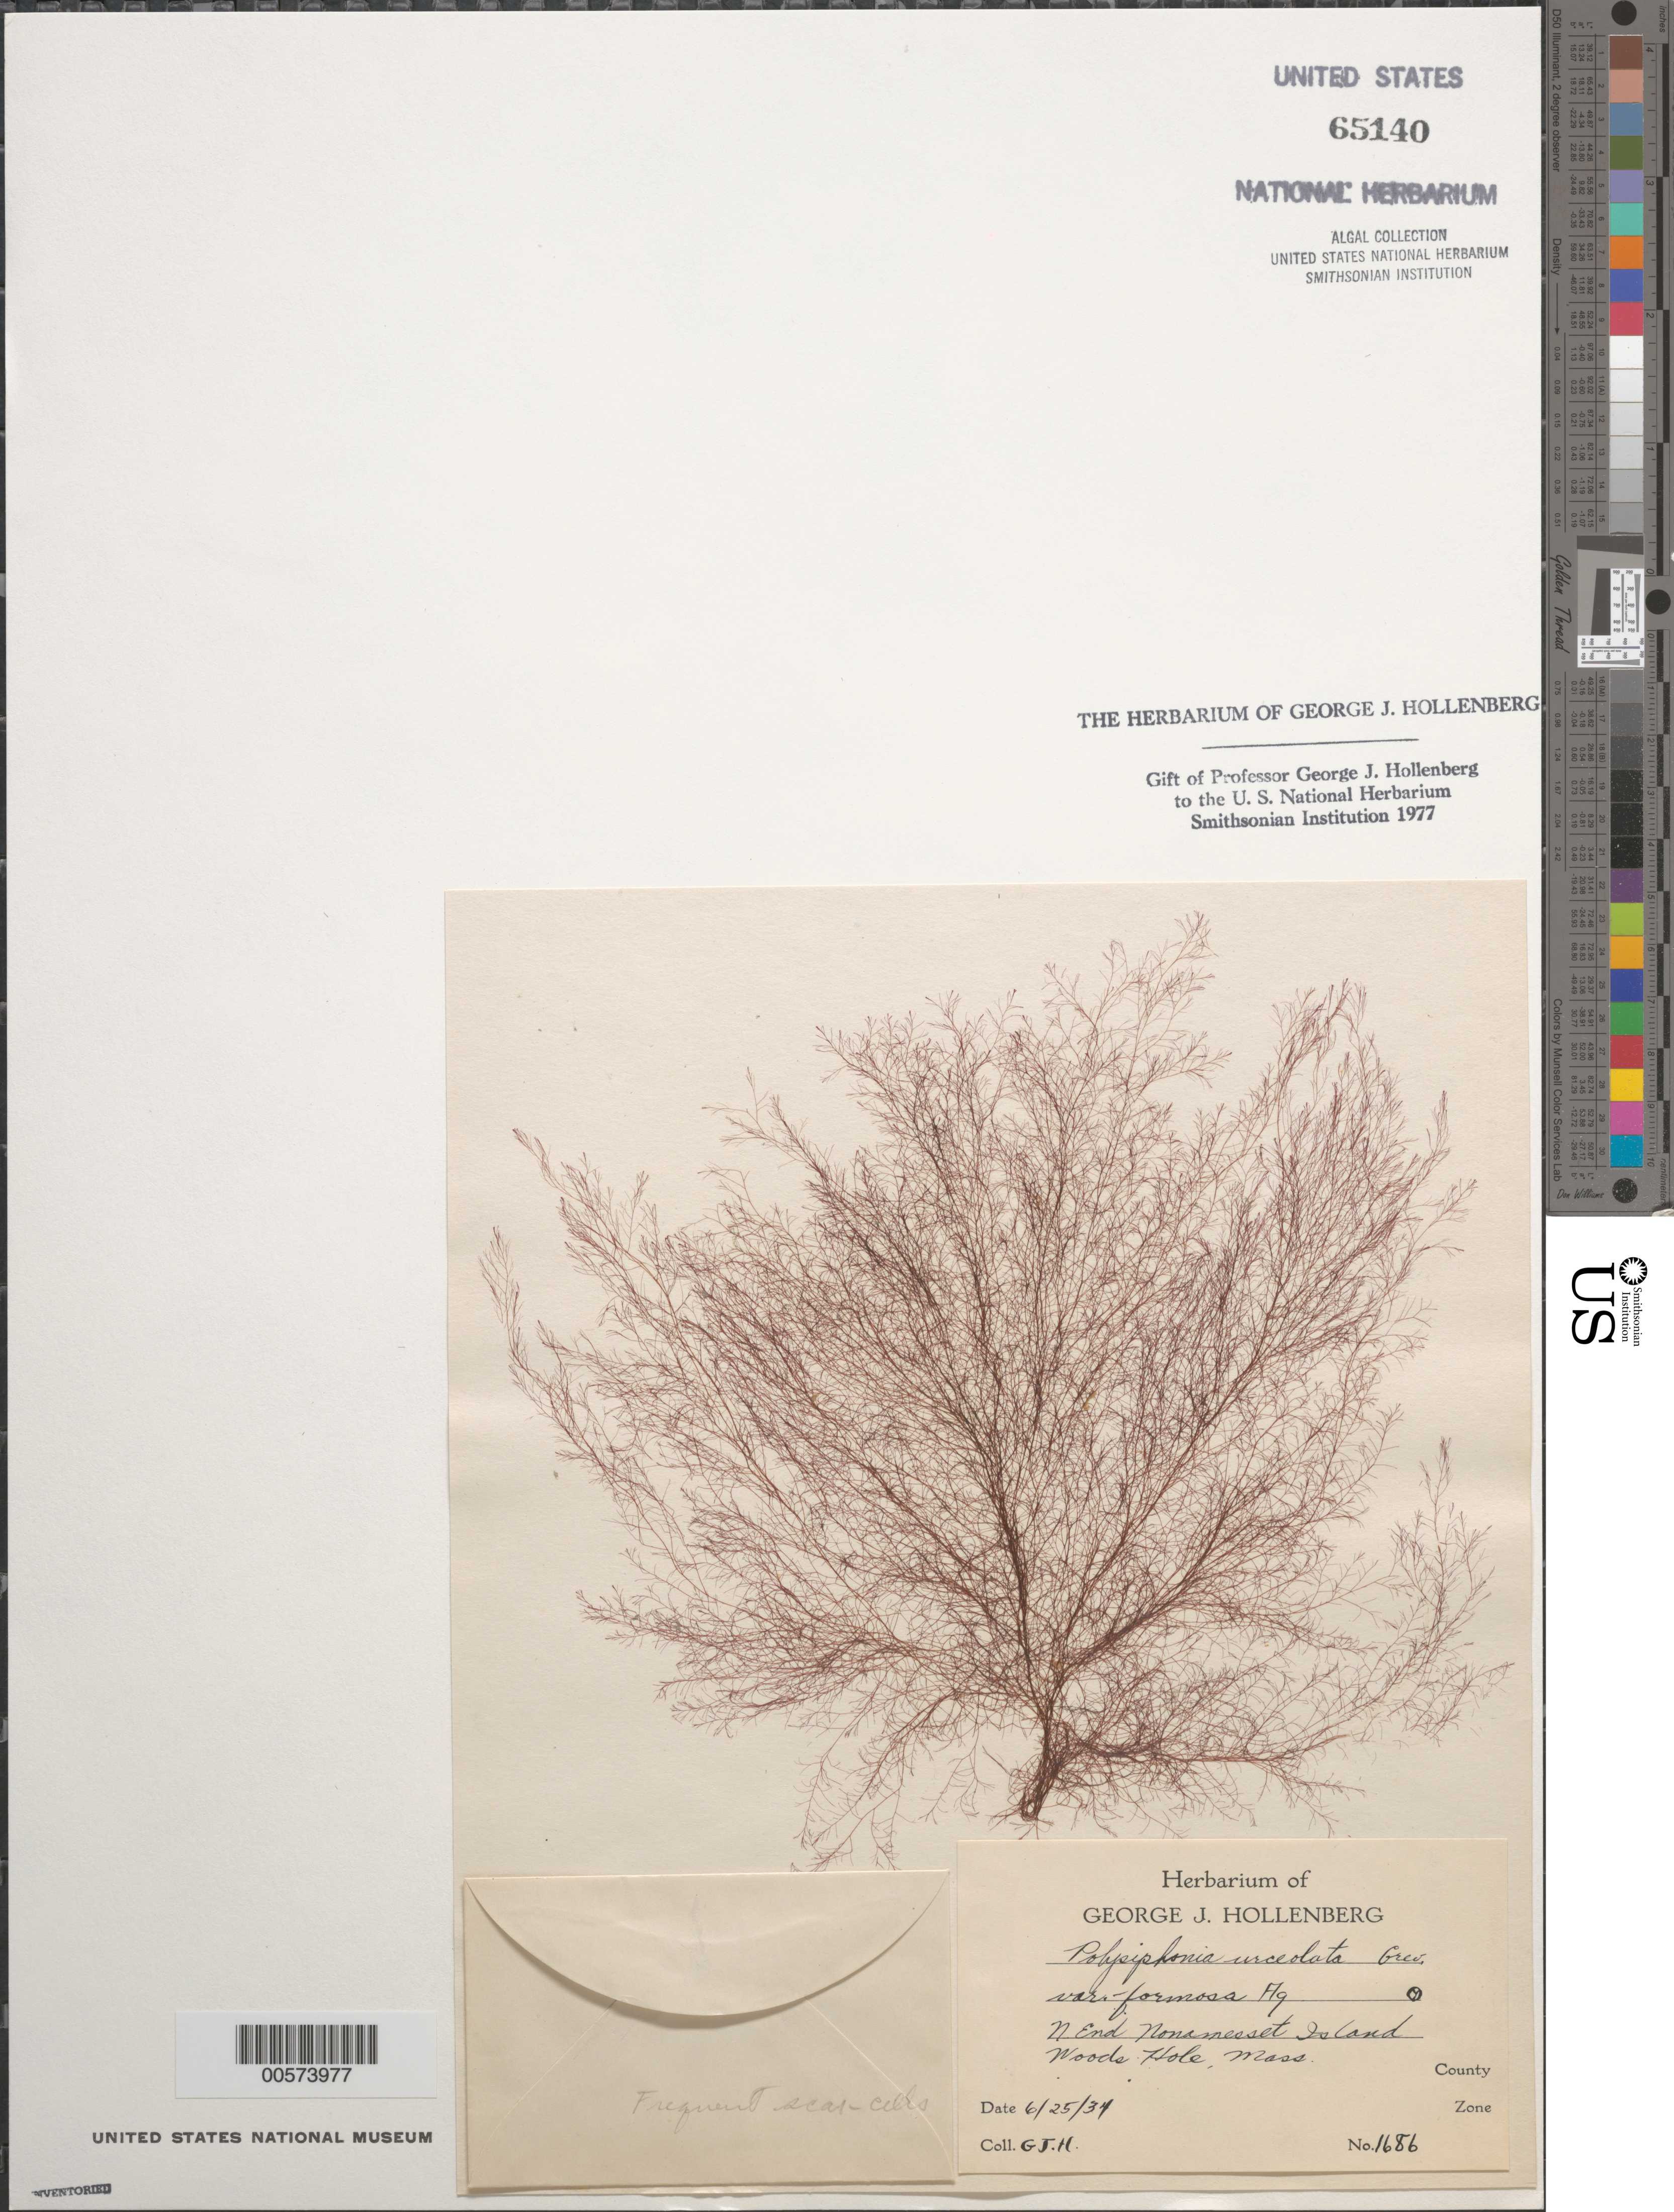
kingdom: Plantae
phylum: Rhodophyta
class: Florideophyceae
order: Ceramiales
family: Rhodomelaceae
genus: Polysiphonia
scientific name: Polysiphonia urceolata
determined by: Hollenberg, George J.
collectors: G. Hollenberg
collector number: GJH 1686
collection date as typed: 25 Jun 1934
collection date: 1934-06-25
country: United States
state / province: Massachusetts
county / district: Dukes County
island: Nonamesset Island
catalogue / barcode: US 65140